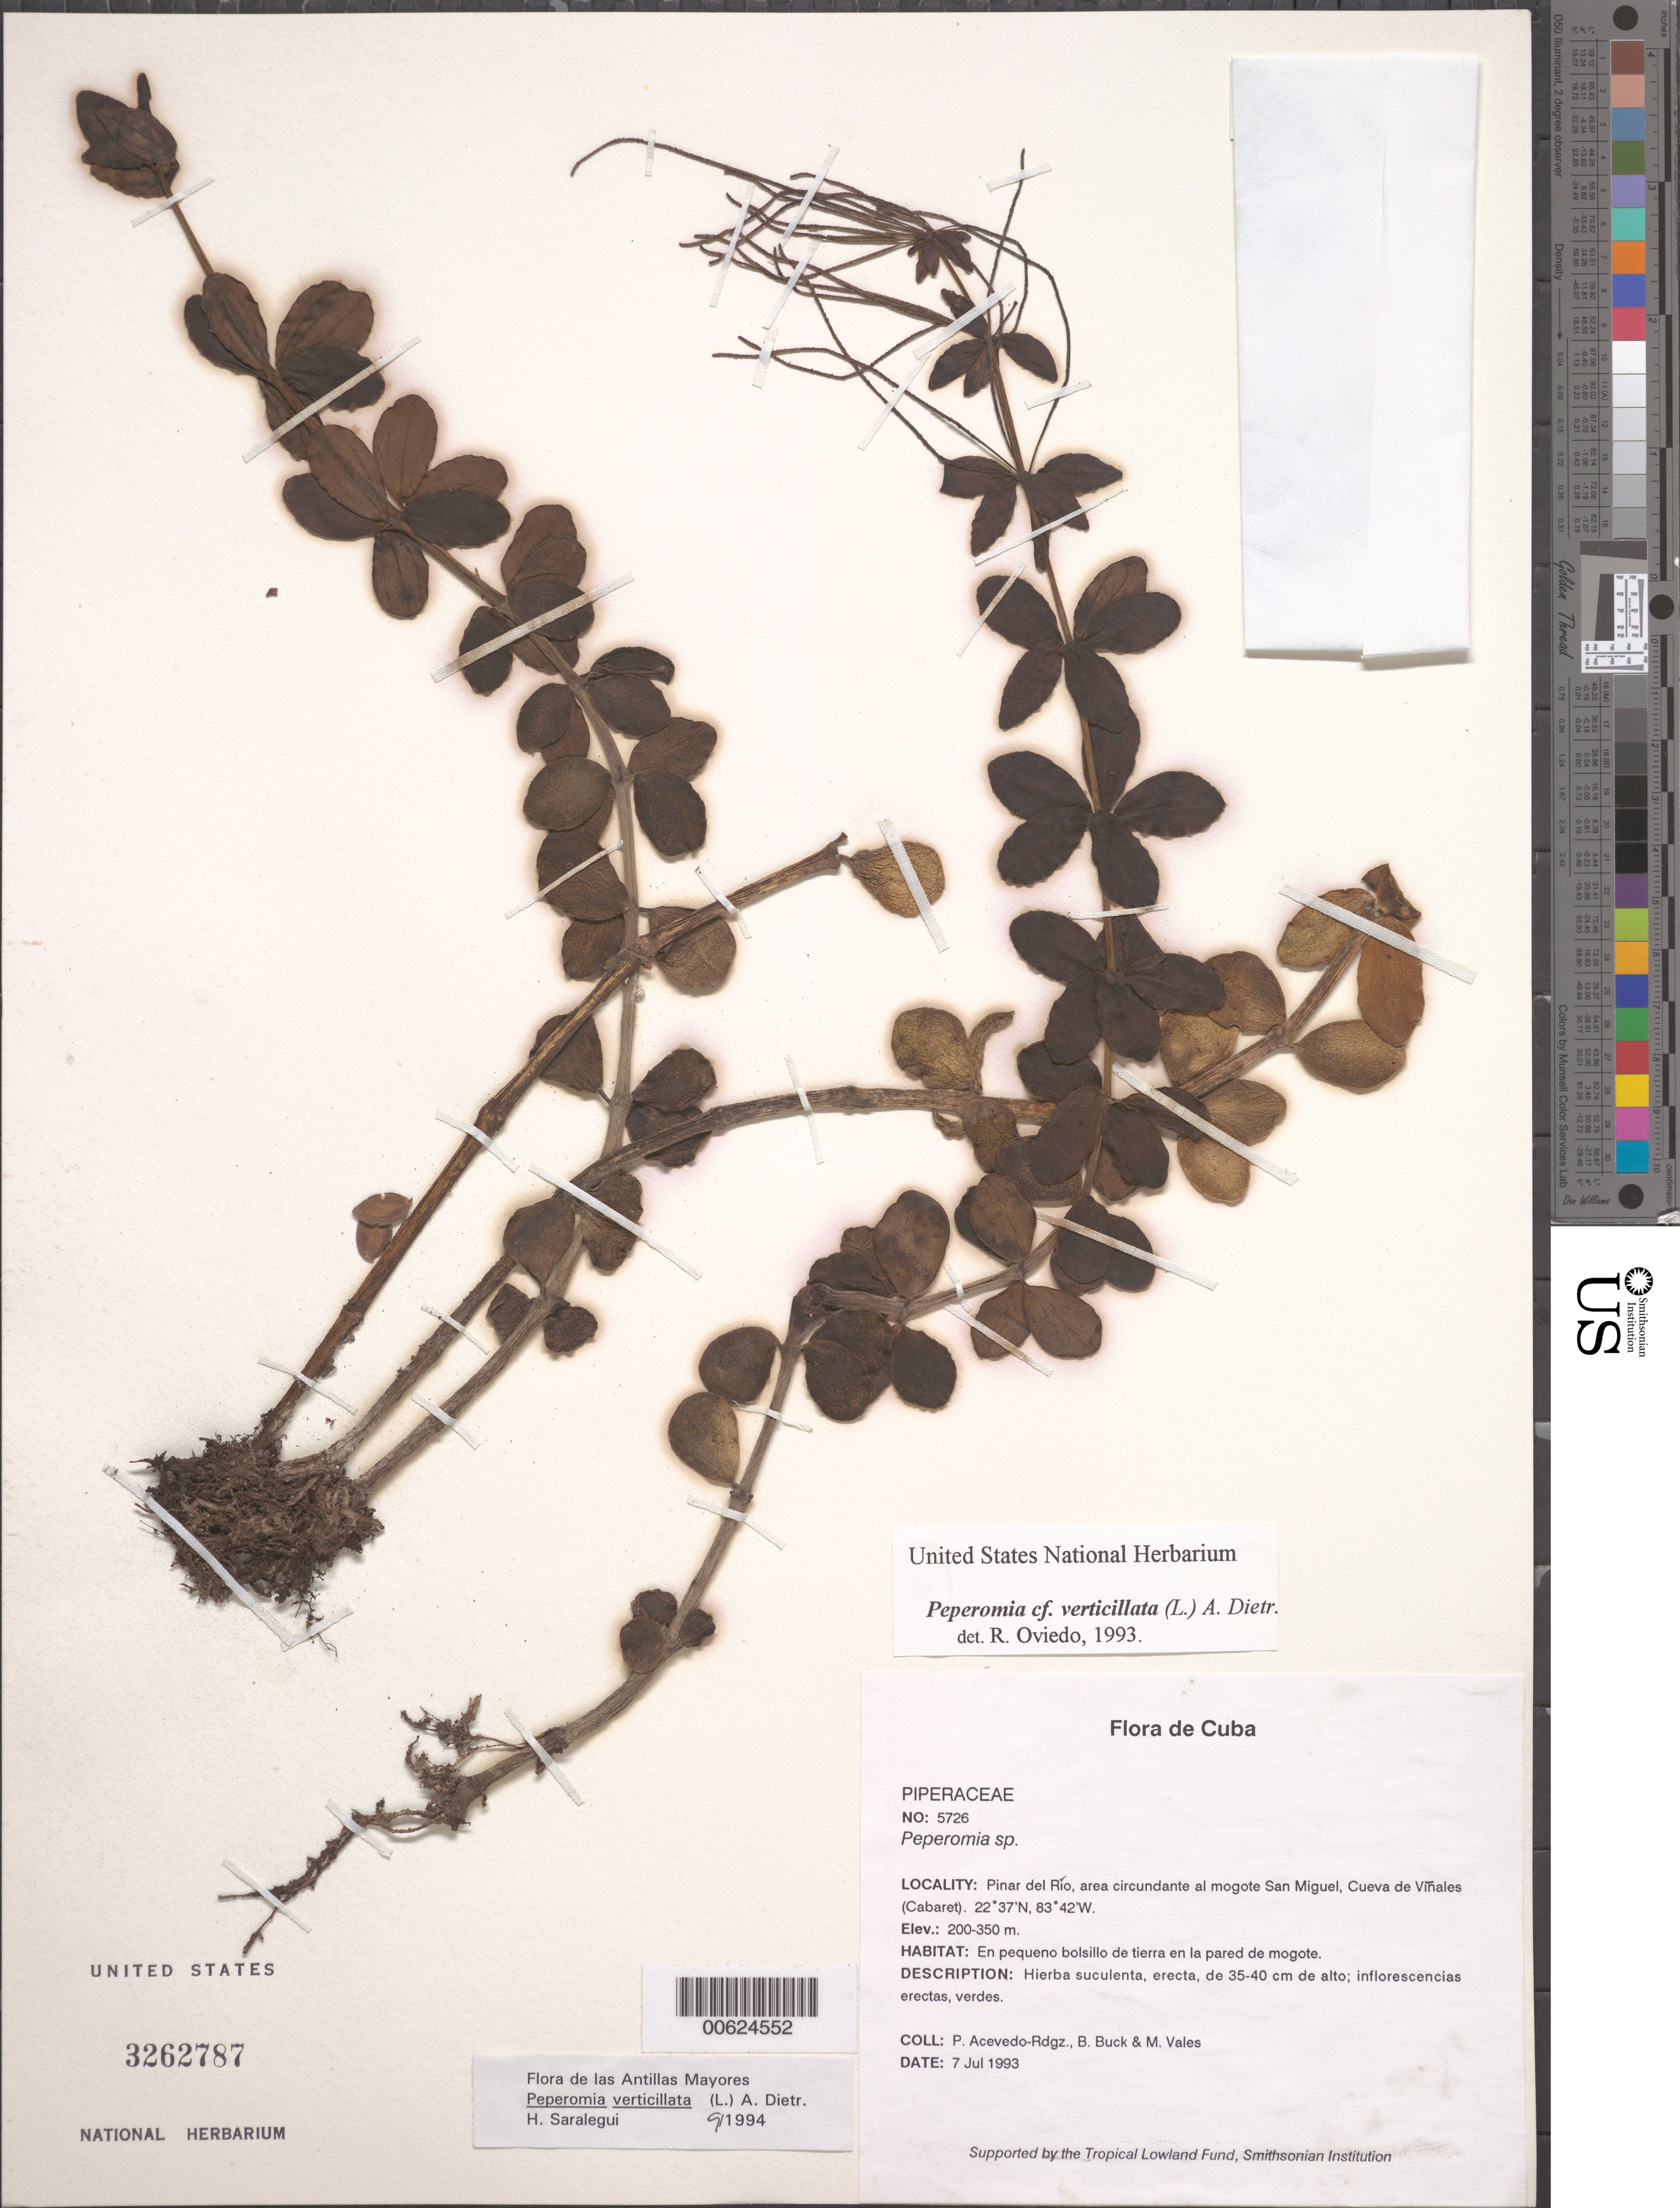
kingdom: Plantae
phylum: Tracheophyta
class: Magnoliopsida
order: Piperales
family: Piperaceae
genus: Peperomia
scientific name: Peperomia verticillata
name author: (L.) A. Dietr.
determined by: Oviedo, R.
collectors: P. Acevedo-Rodr., B. Buck & M. Vales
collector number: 5726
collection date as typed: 07 Jul 1993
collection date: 1993-07-07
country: Cuba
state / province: Pinar del Rio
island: Cuba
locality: Pinar del Río, area circundante al mogote San Miguel, Cueva de Viñales (Cabaret)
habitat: En pequeno bolsillo de tierra en la pared de mogote.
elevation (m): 200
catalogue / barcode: US 3262787